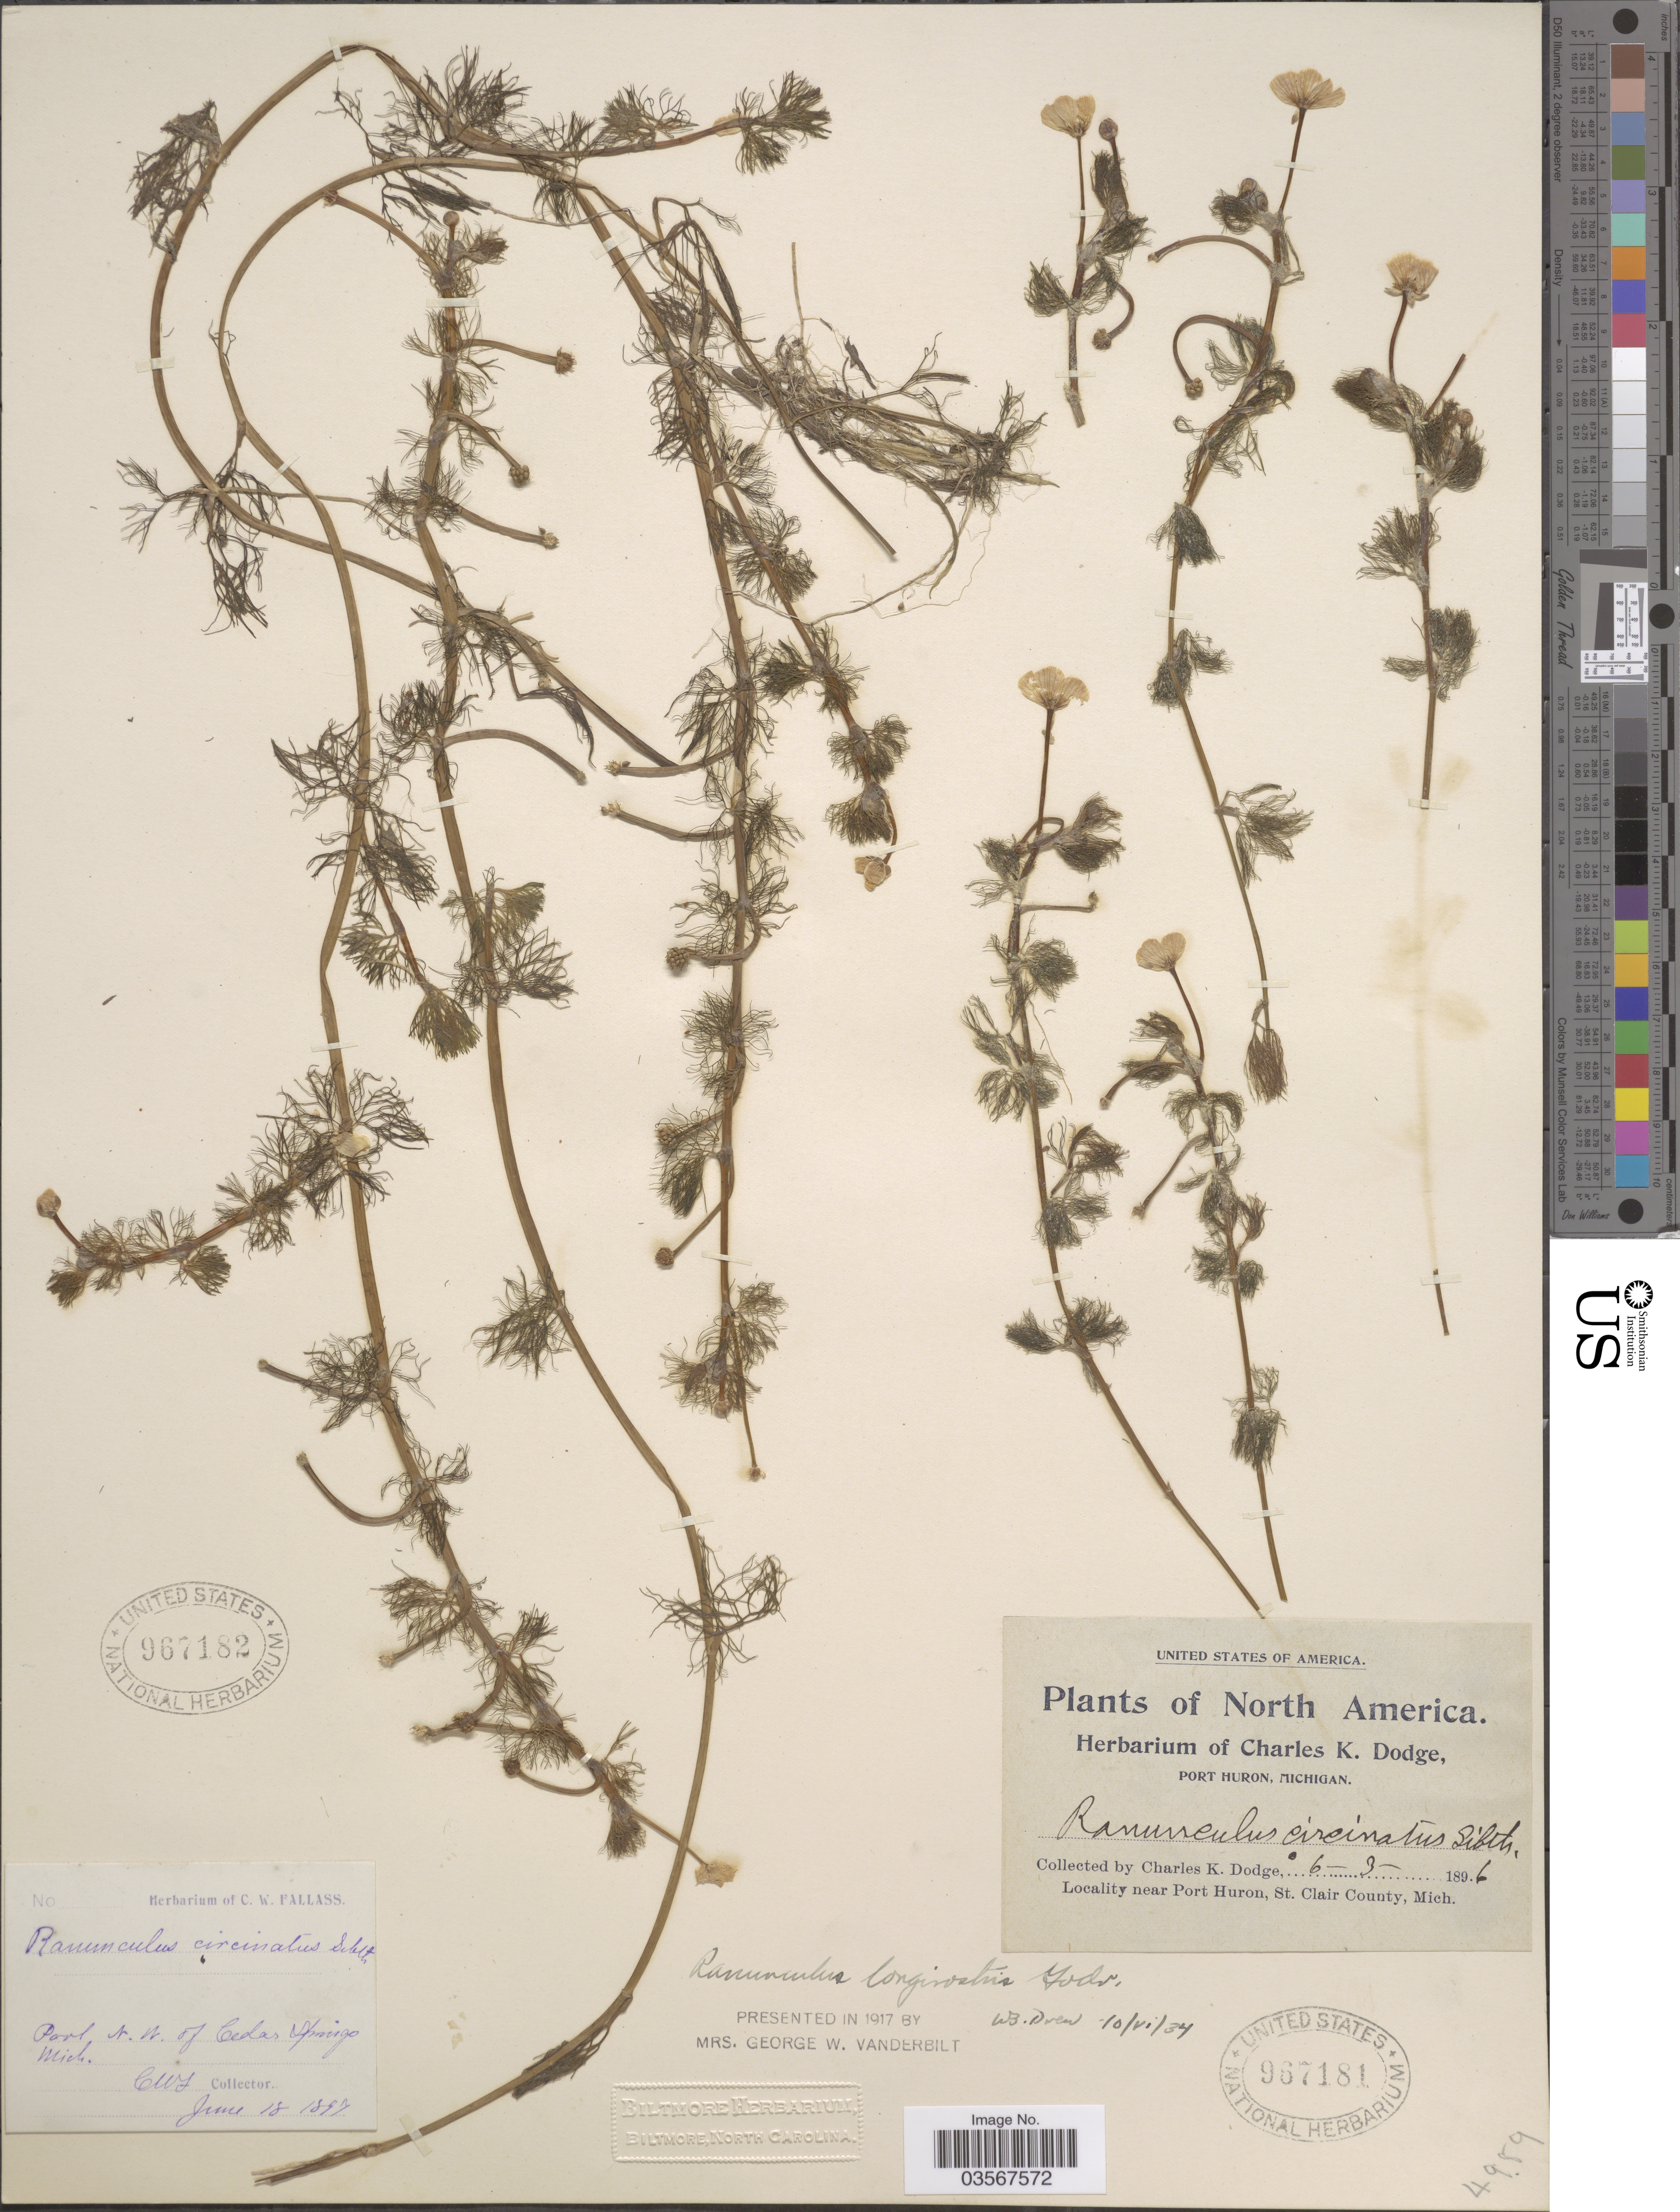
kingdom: Plantae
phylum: Tracheophyta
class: Magnoliopsida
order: Ranunculales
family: Ranunculaceae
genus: Ranunculus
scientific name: Ranunculus longirostris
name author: Godr.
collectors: C. K. Dodge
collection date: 1896-06-03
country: United States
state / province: Michigan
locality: Near Port Huron, St. Clair County.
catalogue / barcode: US 967181